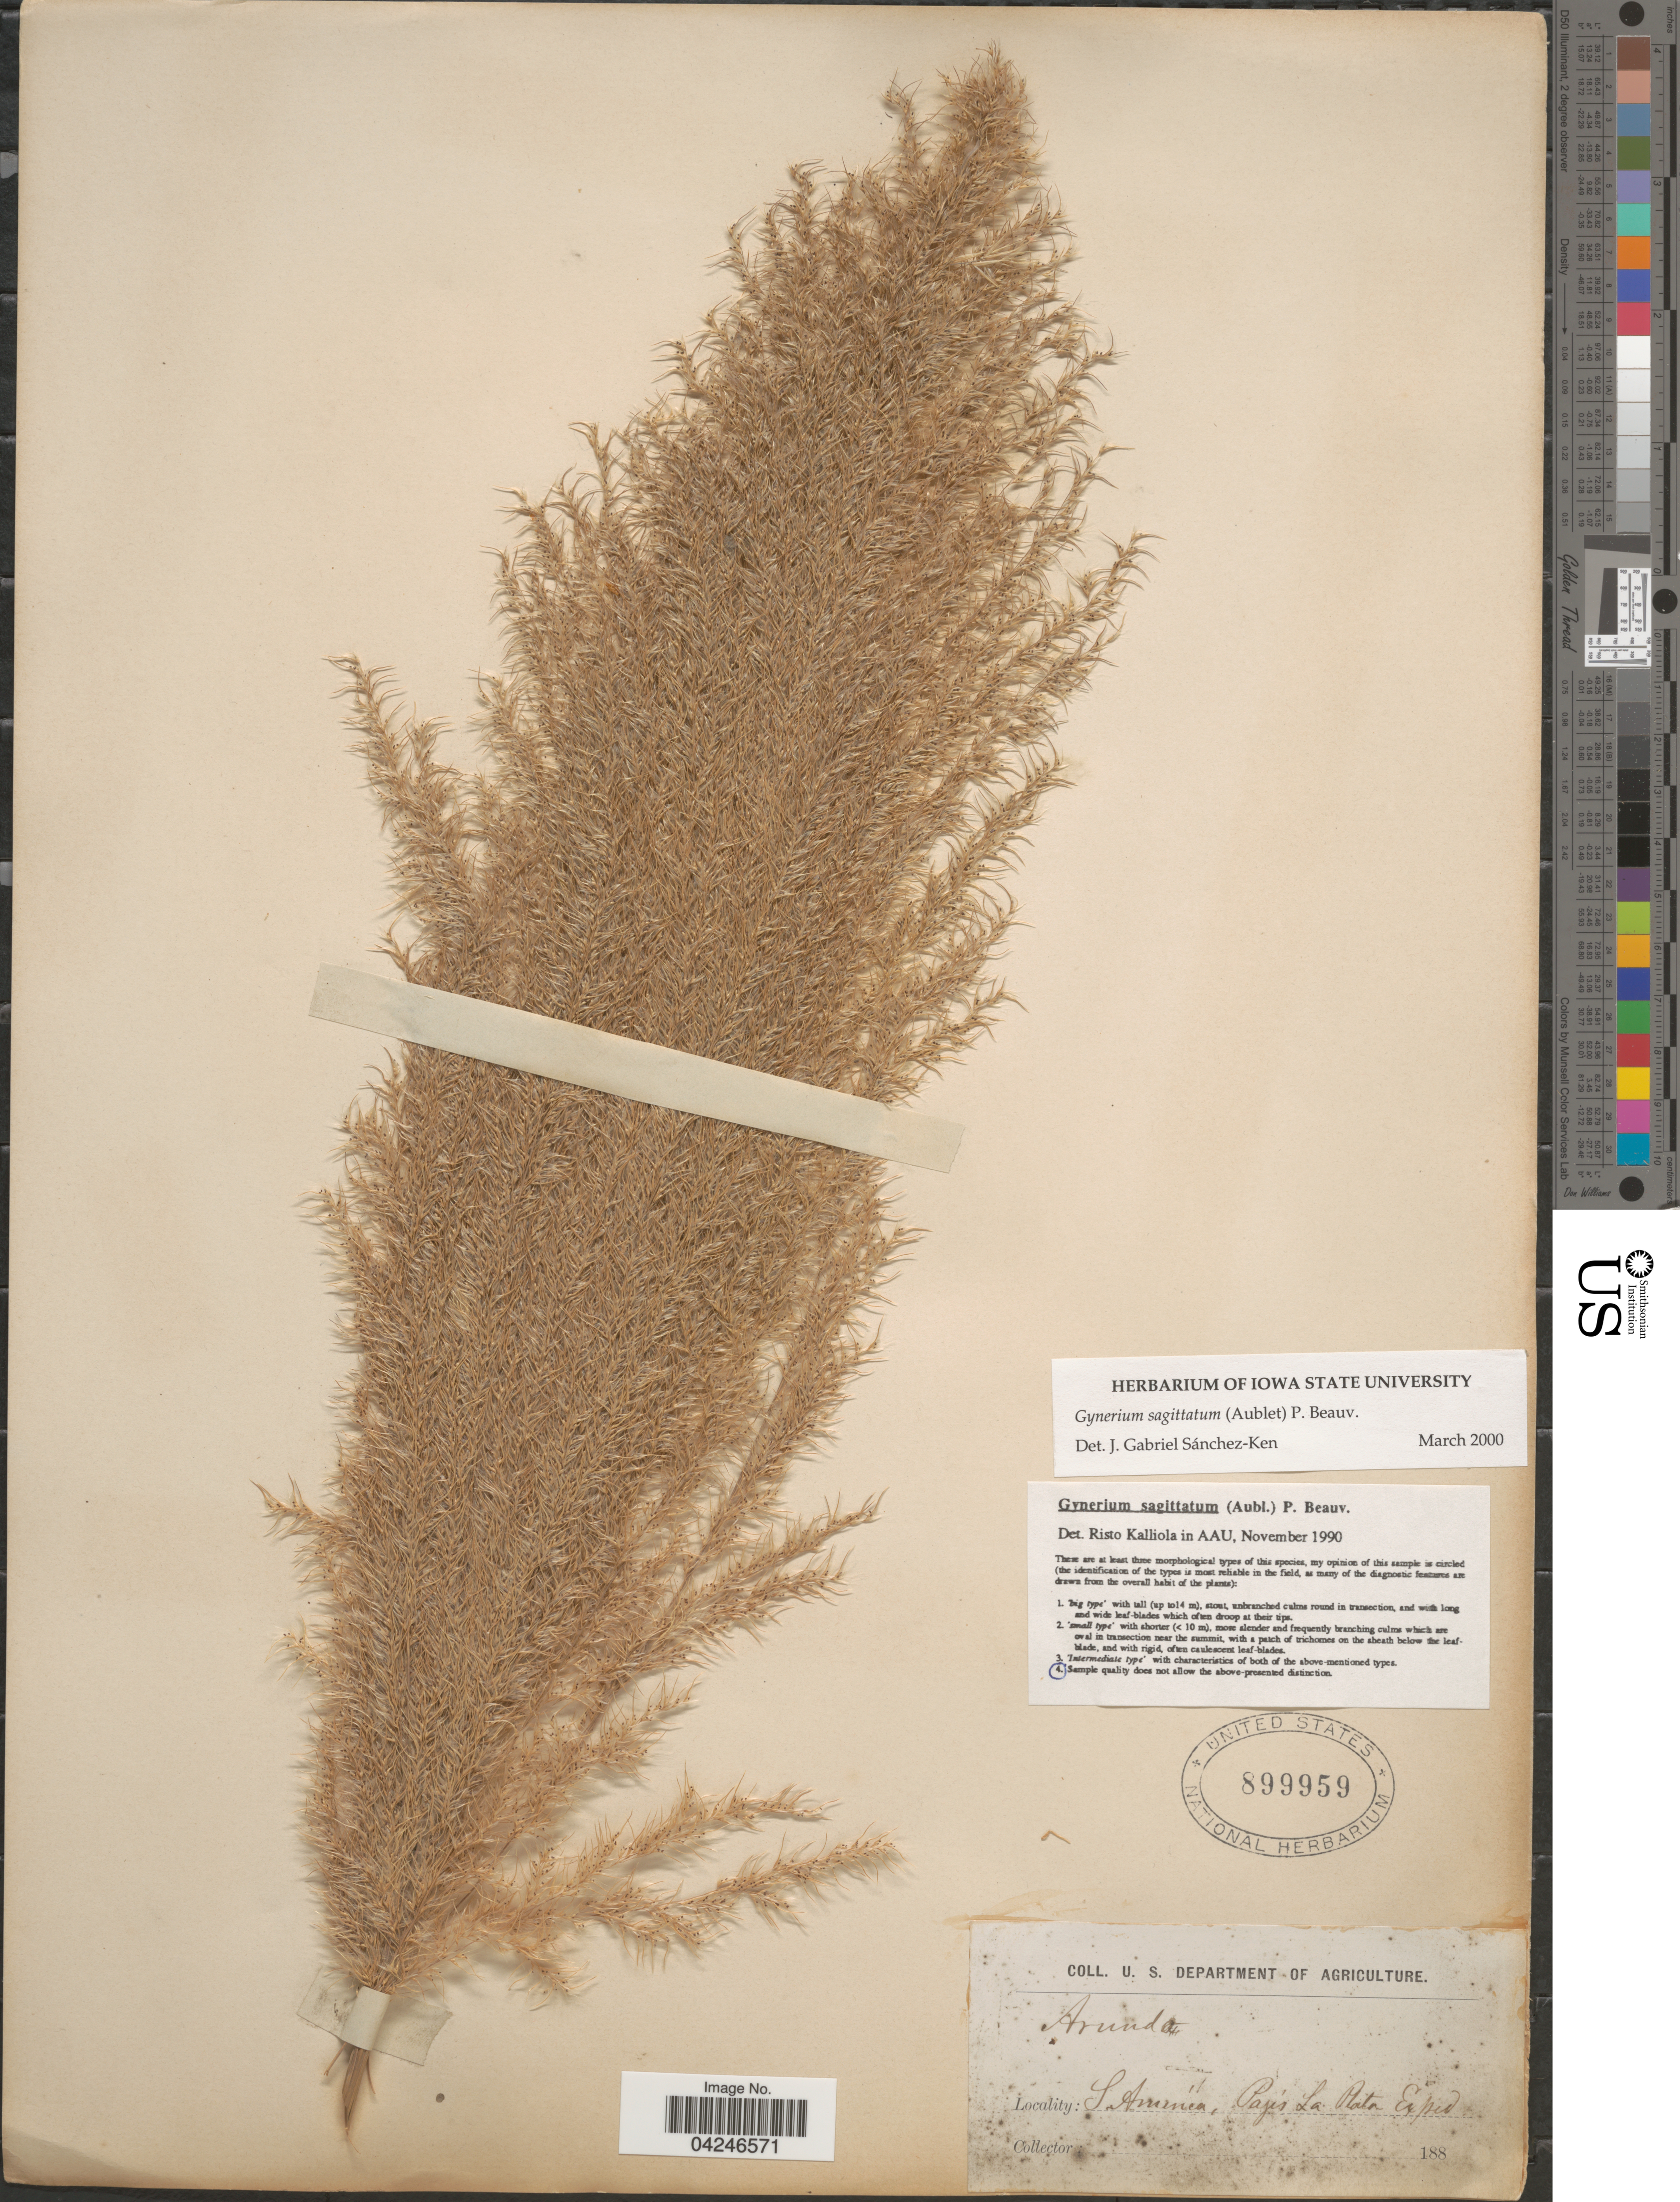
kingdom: Plantae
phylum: Tracheophyta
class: Liliopsida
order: Poales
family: Poaceae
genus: Gynerium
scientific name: Gynerium sagittatum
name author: (Aubl.) P. Beauv.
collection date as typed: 188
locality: S. America, Pages La Plata Exped.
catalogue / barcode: US 899959